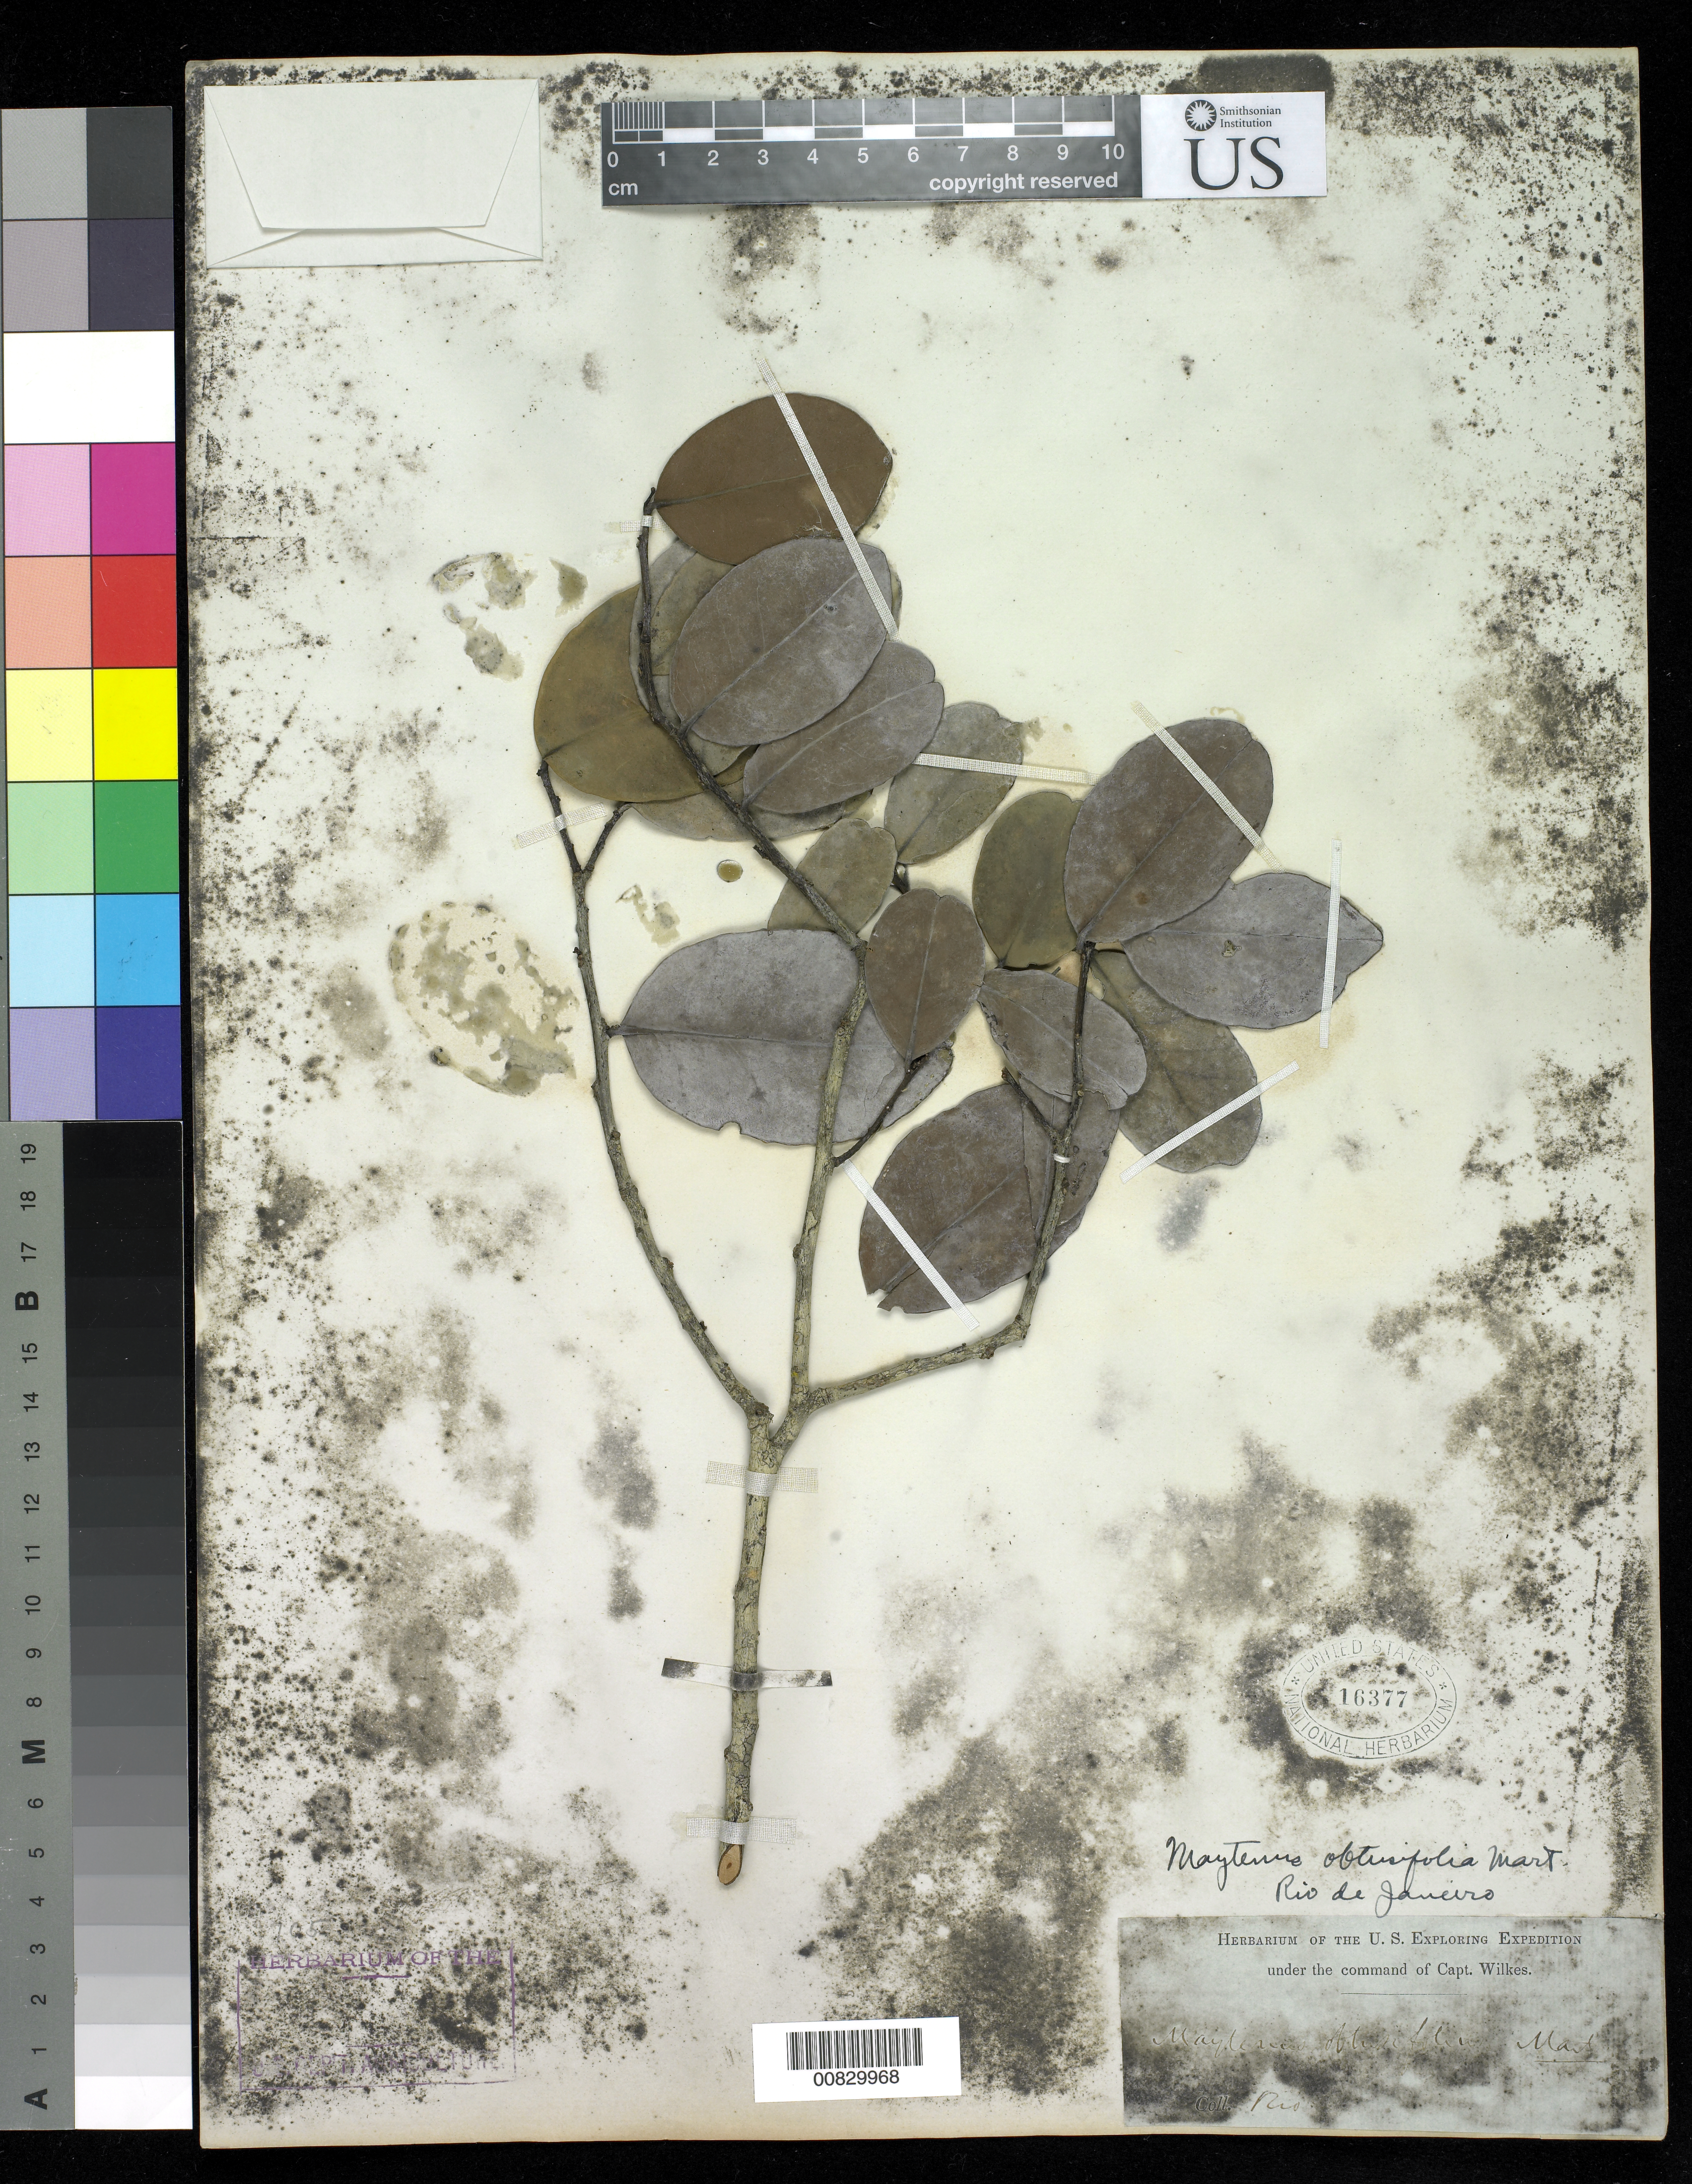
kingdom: Plantae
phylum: Tracheophyta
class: Magnoliopsida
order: Celastrales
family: Celastraceae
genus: Maytenus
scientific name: Maytenus obtusifolia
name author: Mart.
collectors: Wilkes Explor. Exped.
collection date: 1838/1842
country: Brazil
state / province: Rio de Janeiro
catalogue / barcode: US 16377